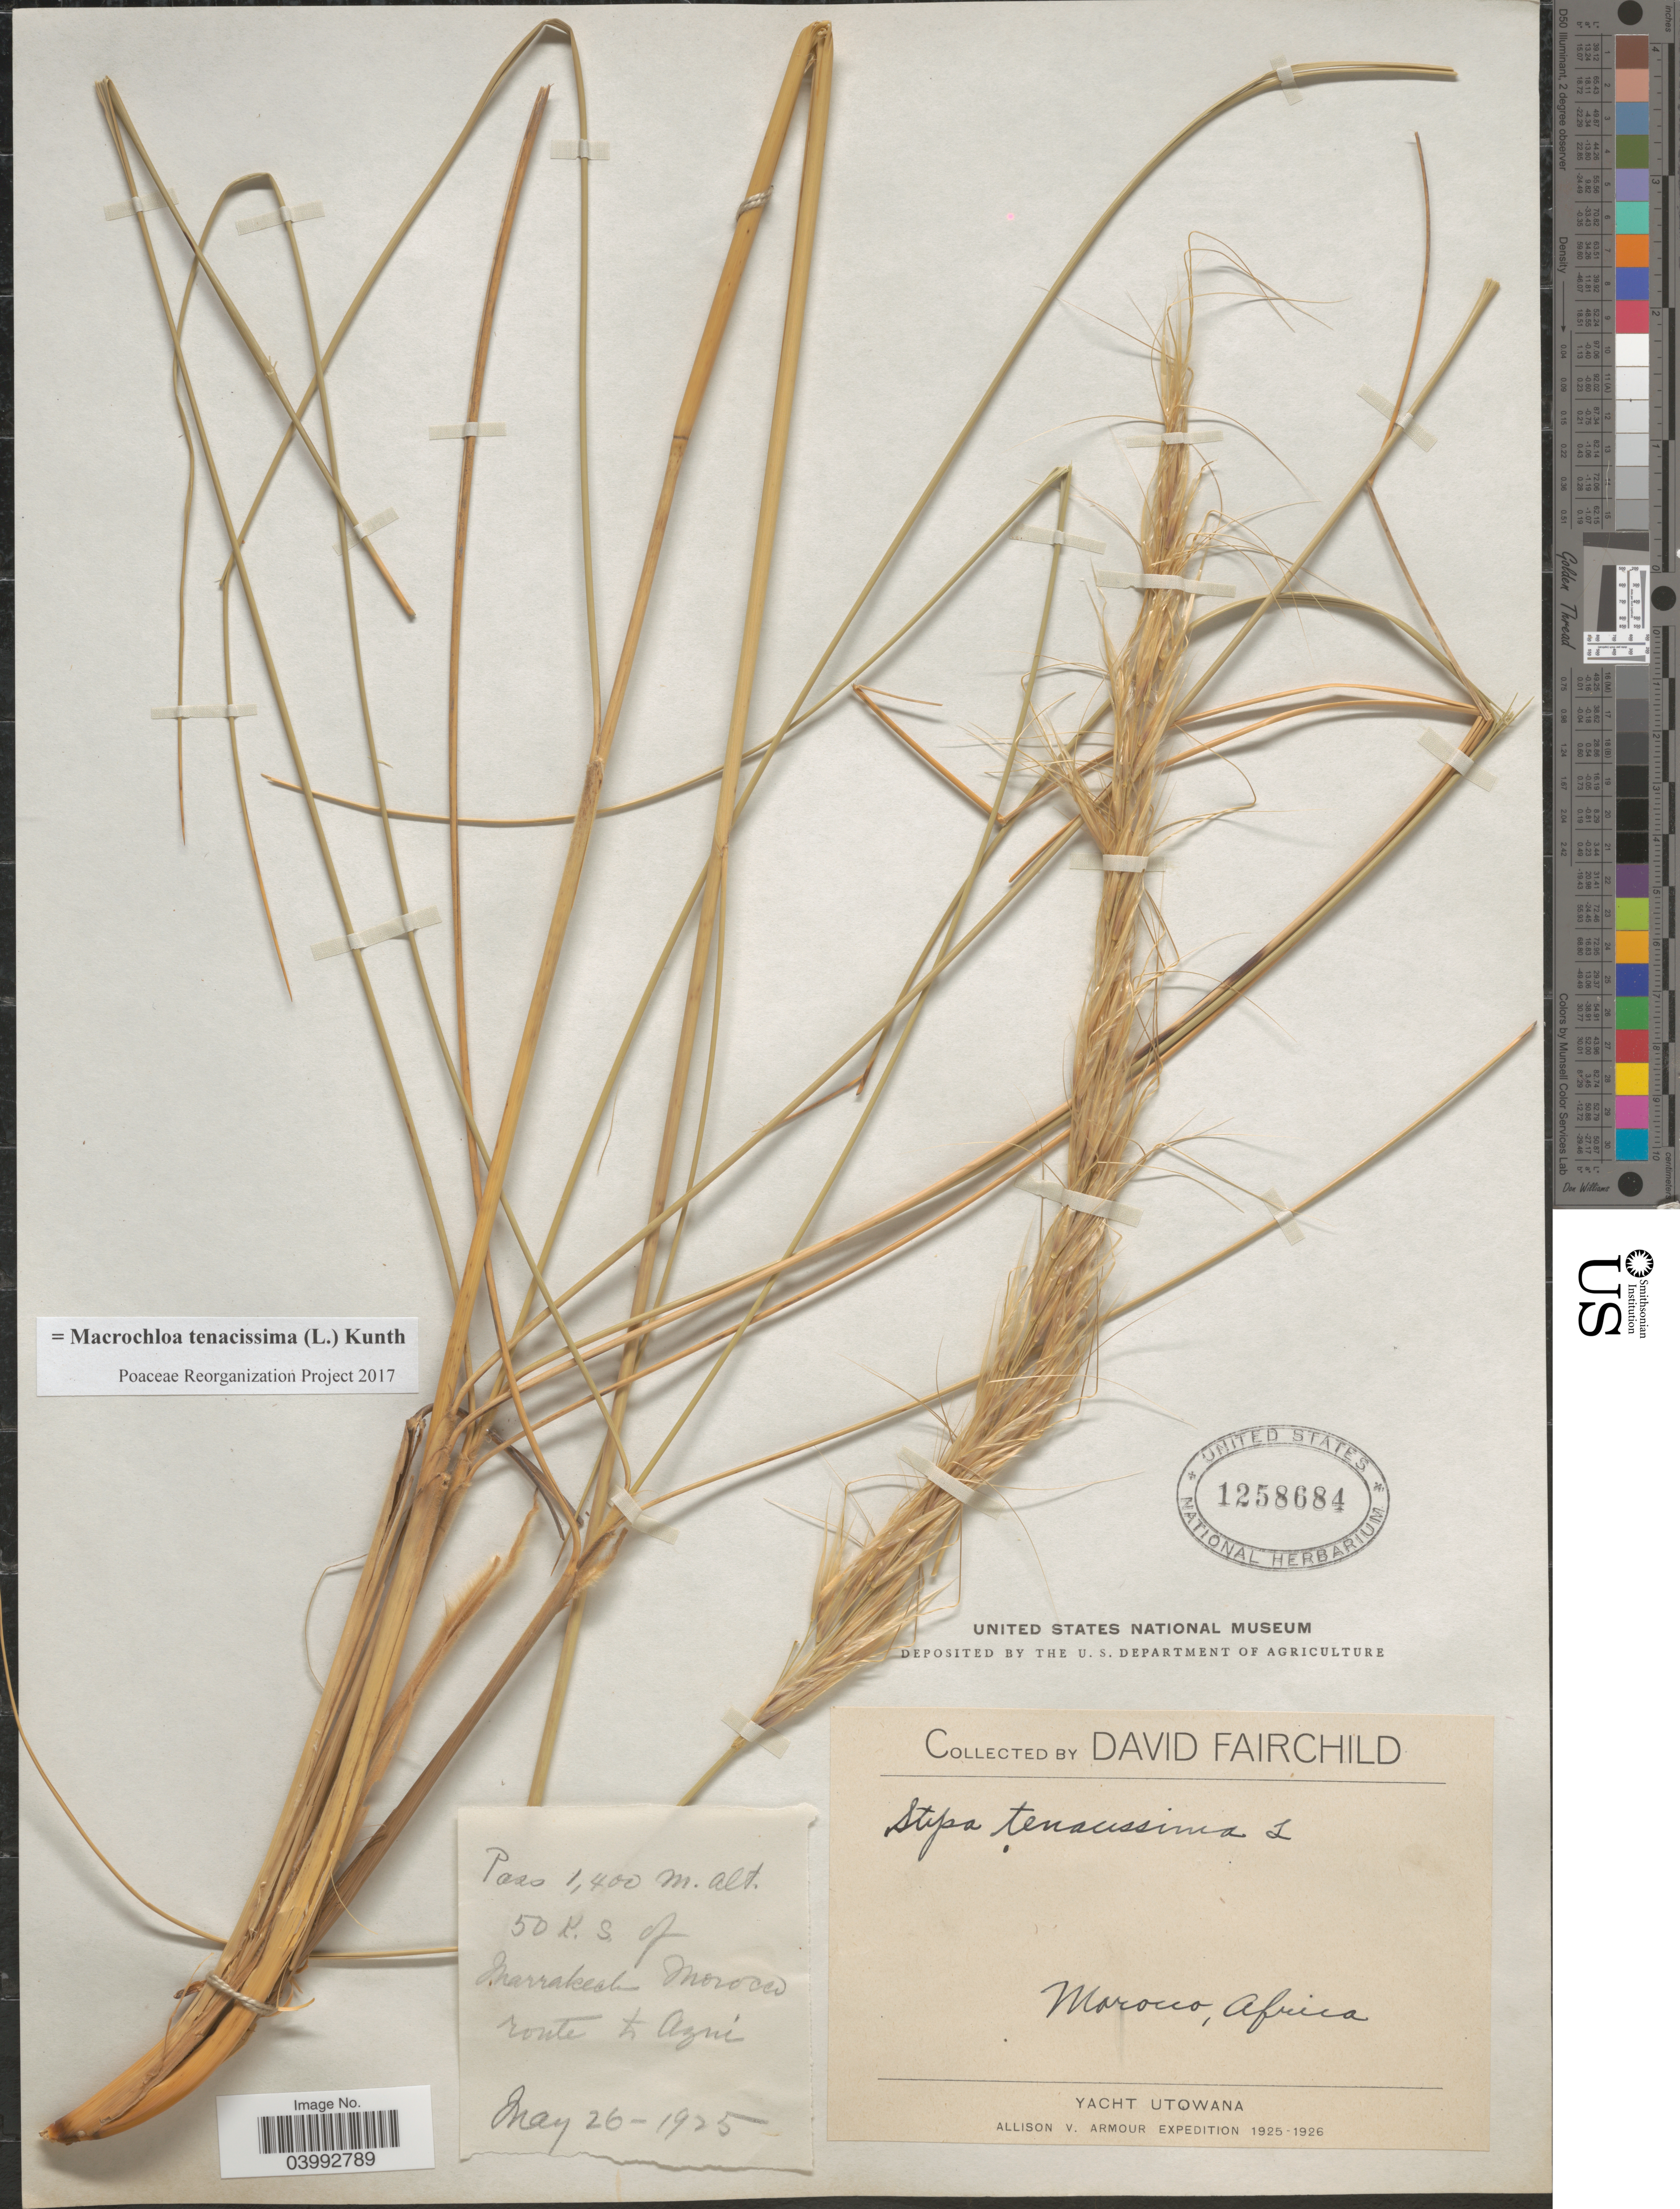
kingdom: Plantae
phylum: Tracheophyta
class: Liliopsida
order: Poales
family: Poaceae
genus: Macrochloa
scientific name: Macrochloa tenacissima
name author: (L.) Kunth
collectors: D. Fairchild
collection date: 1925-05-26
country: Morocco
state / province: Marrakech-Tensift-Al Haouz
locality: Marrakech route to Azni.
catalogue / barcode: US 1258684